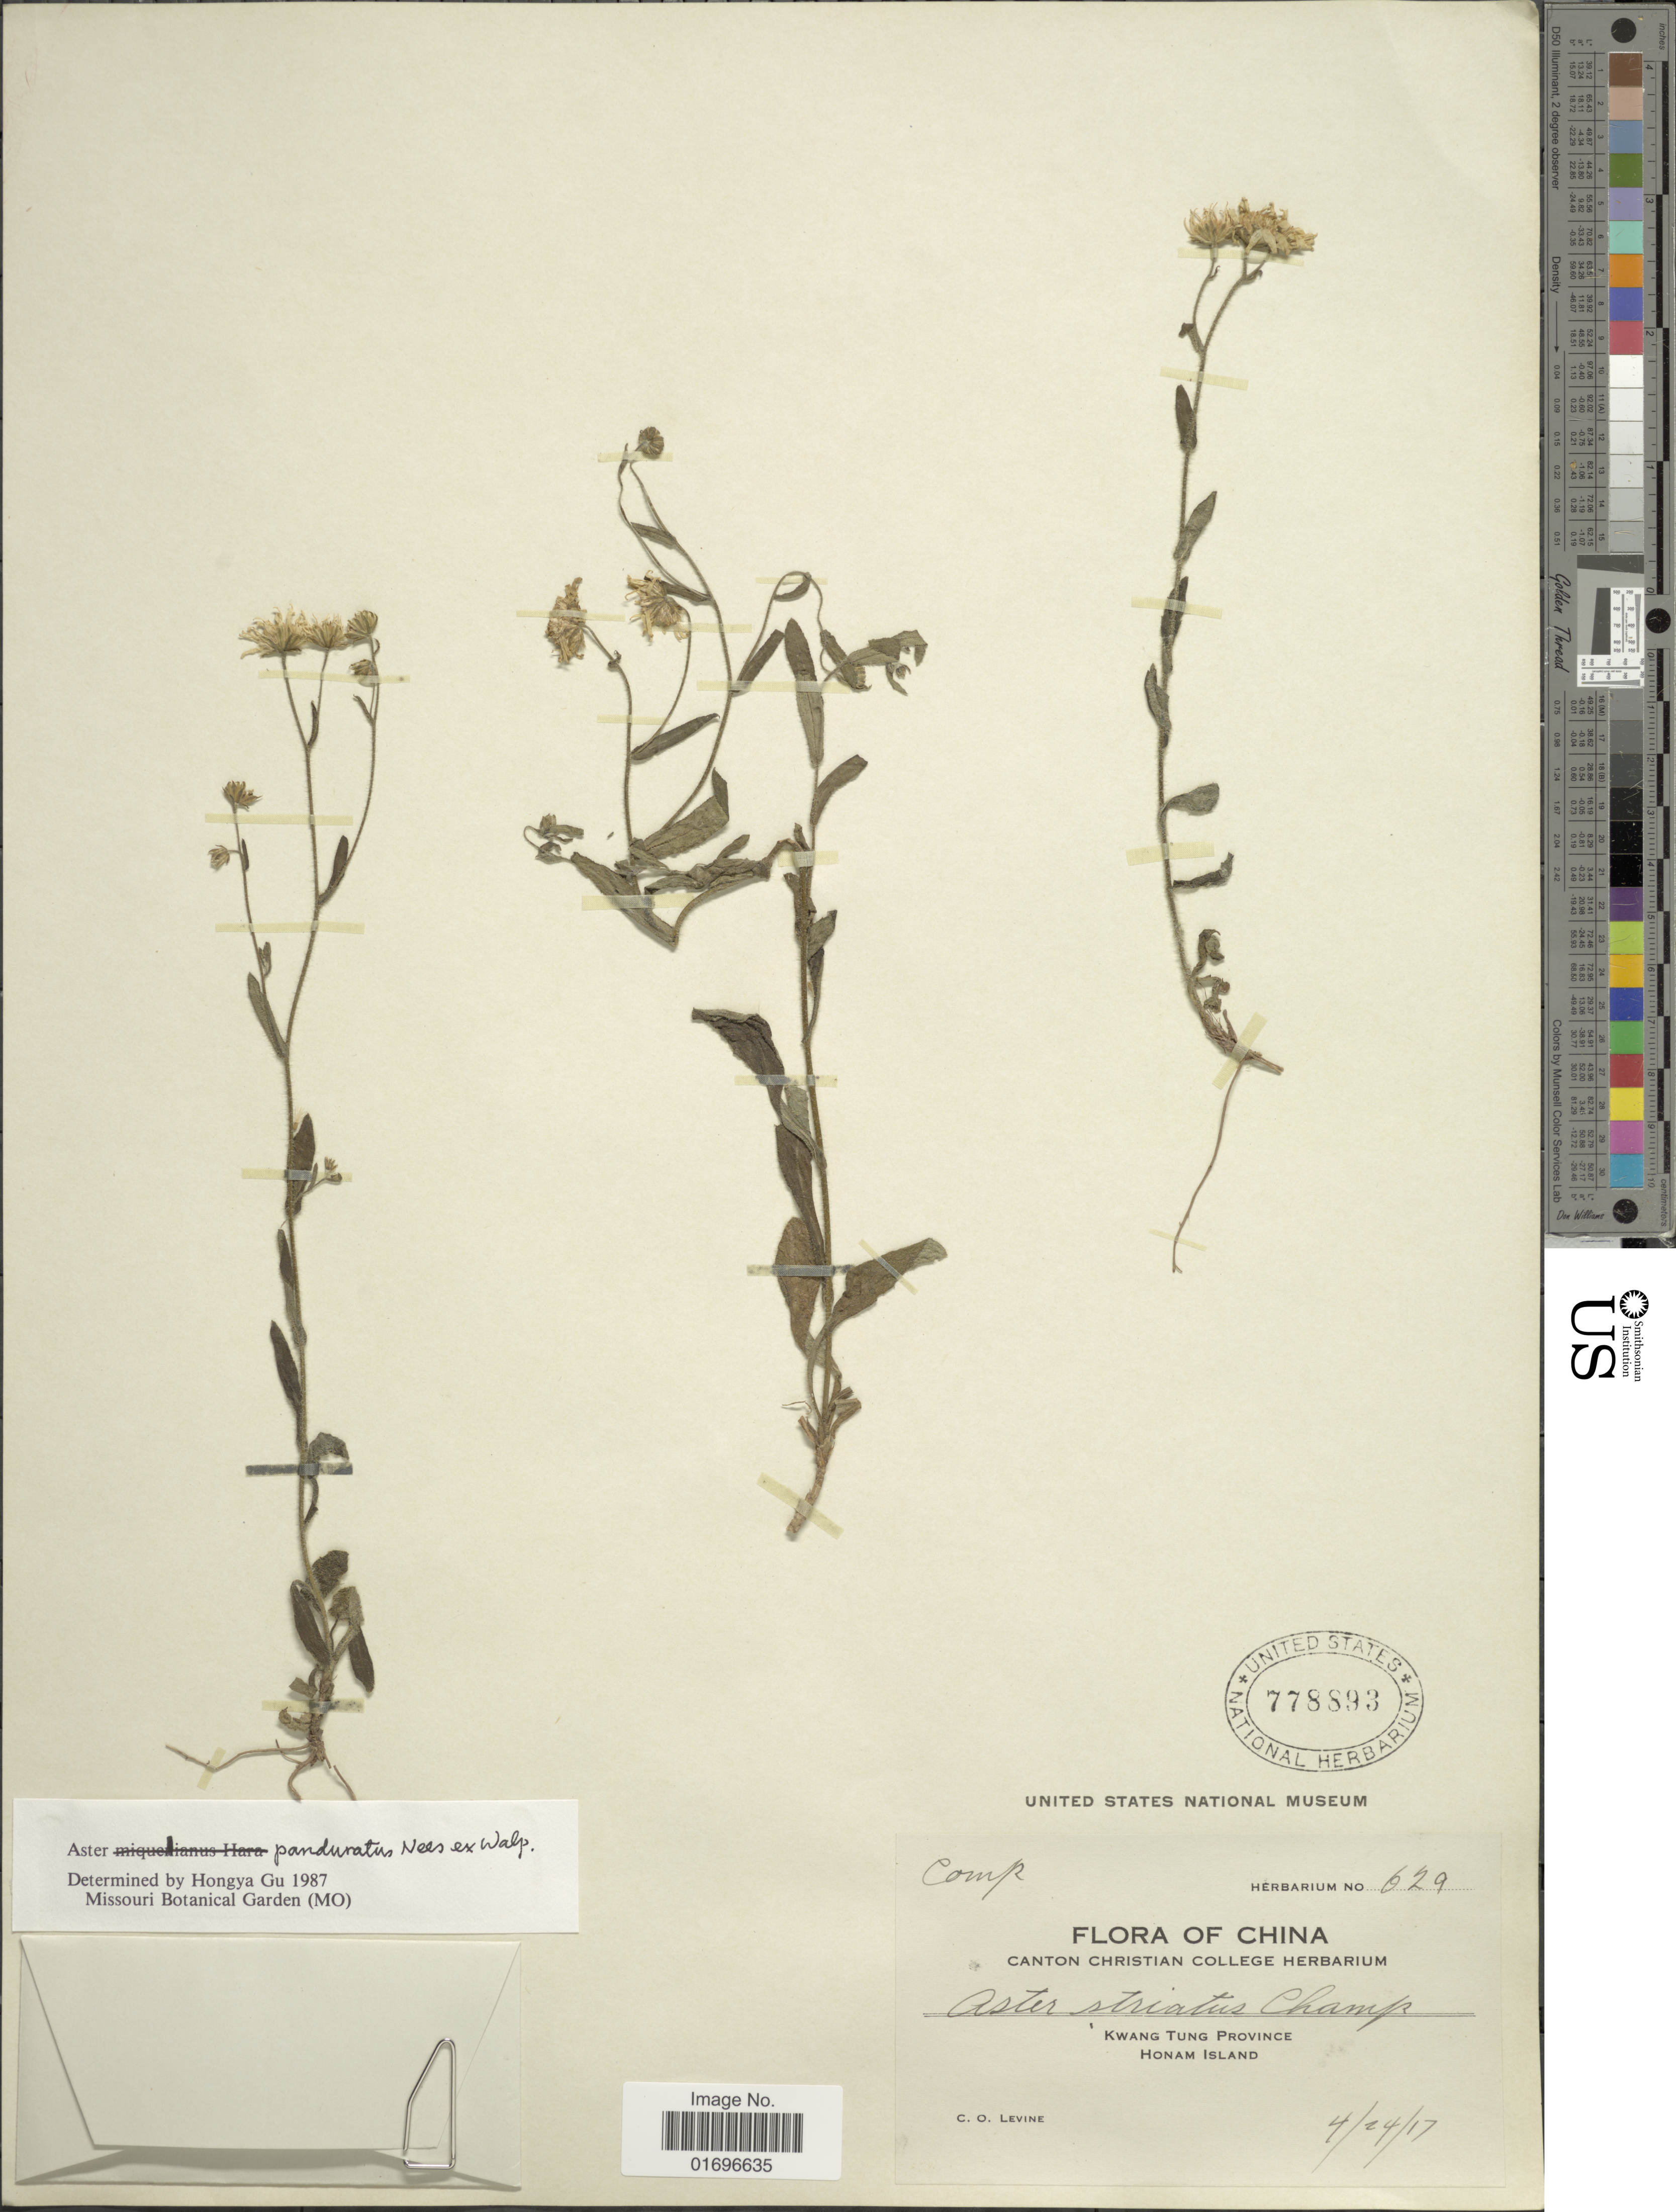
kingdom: Plantae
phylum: Tracheophyta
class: Magnoliopsida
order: Asterales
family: Asteraceae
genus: Aster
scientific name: Aster panduratus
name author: Nees ex Walp.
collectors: C. O. Levine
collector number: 629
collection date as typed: Transcribed d/m/y: 24/4/17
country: China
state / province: Guangdong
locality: China. Kwang Tung Province. Honam Island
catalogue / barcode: US 778893